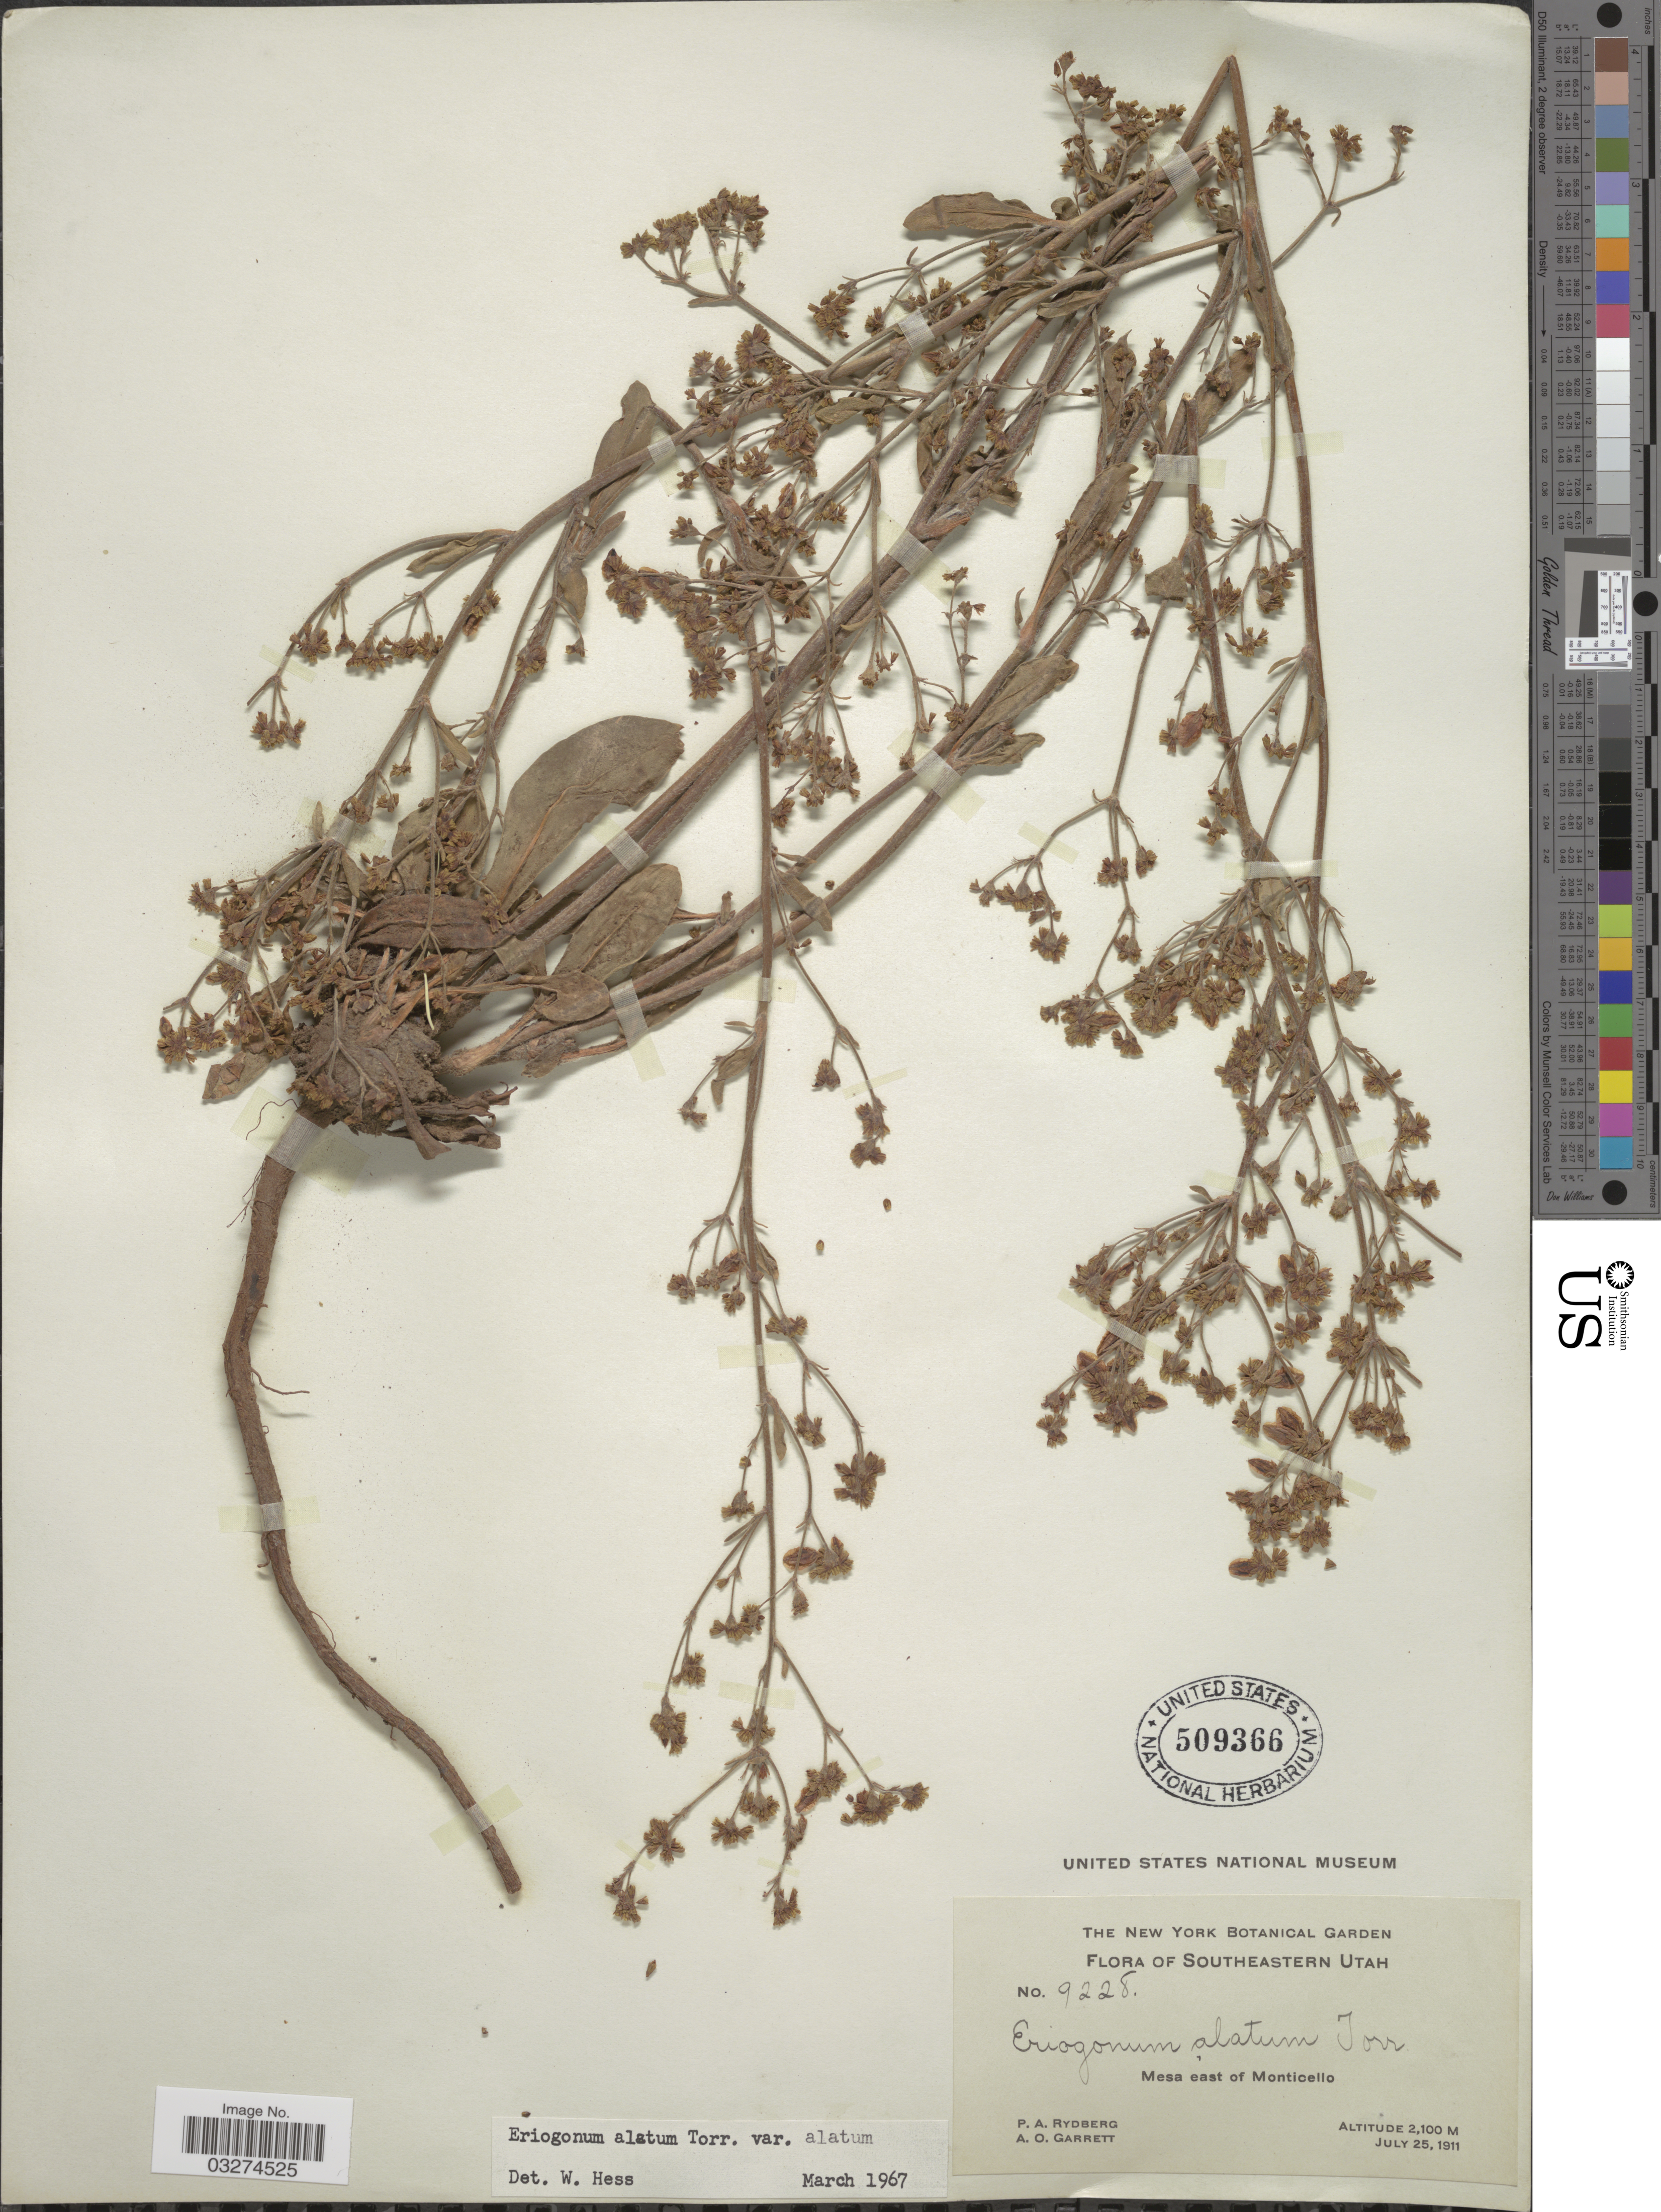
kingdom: Plantae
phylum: Tracheophyta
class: Magnoliopsida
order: Caryophyllales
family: Polygonaceae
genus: Eriogonum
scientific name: Eriogonum alatum var. alatum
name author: Torr.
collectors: P. A. Rydberg & A. O. Garrett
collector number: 9228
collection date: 1911-07-25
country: United States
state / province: Utah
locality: Southeastern Utah. Mesa east of Monticello.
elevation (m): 2100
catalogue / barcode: US 509366